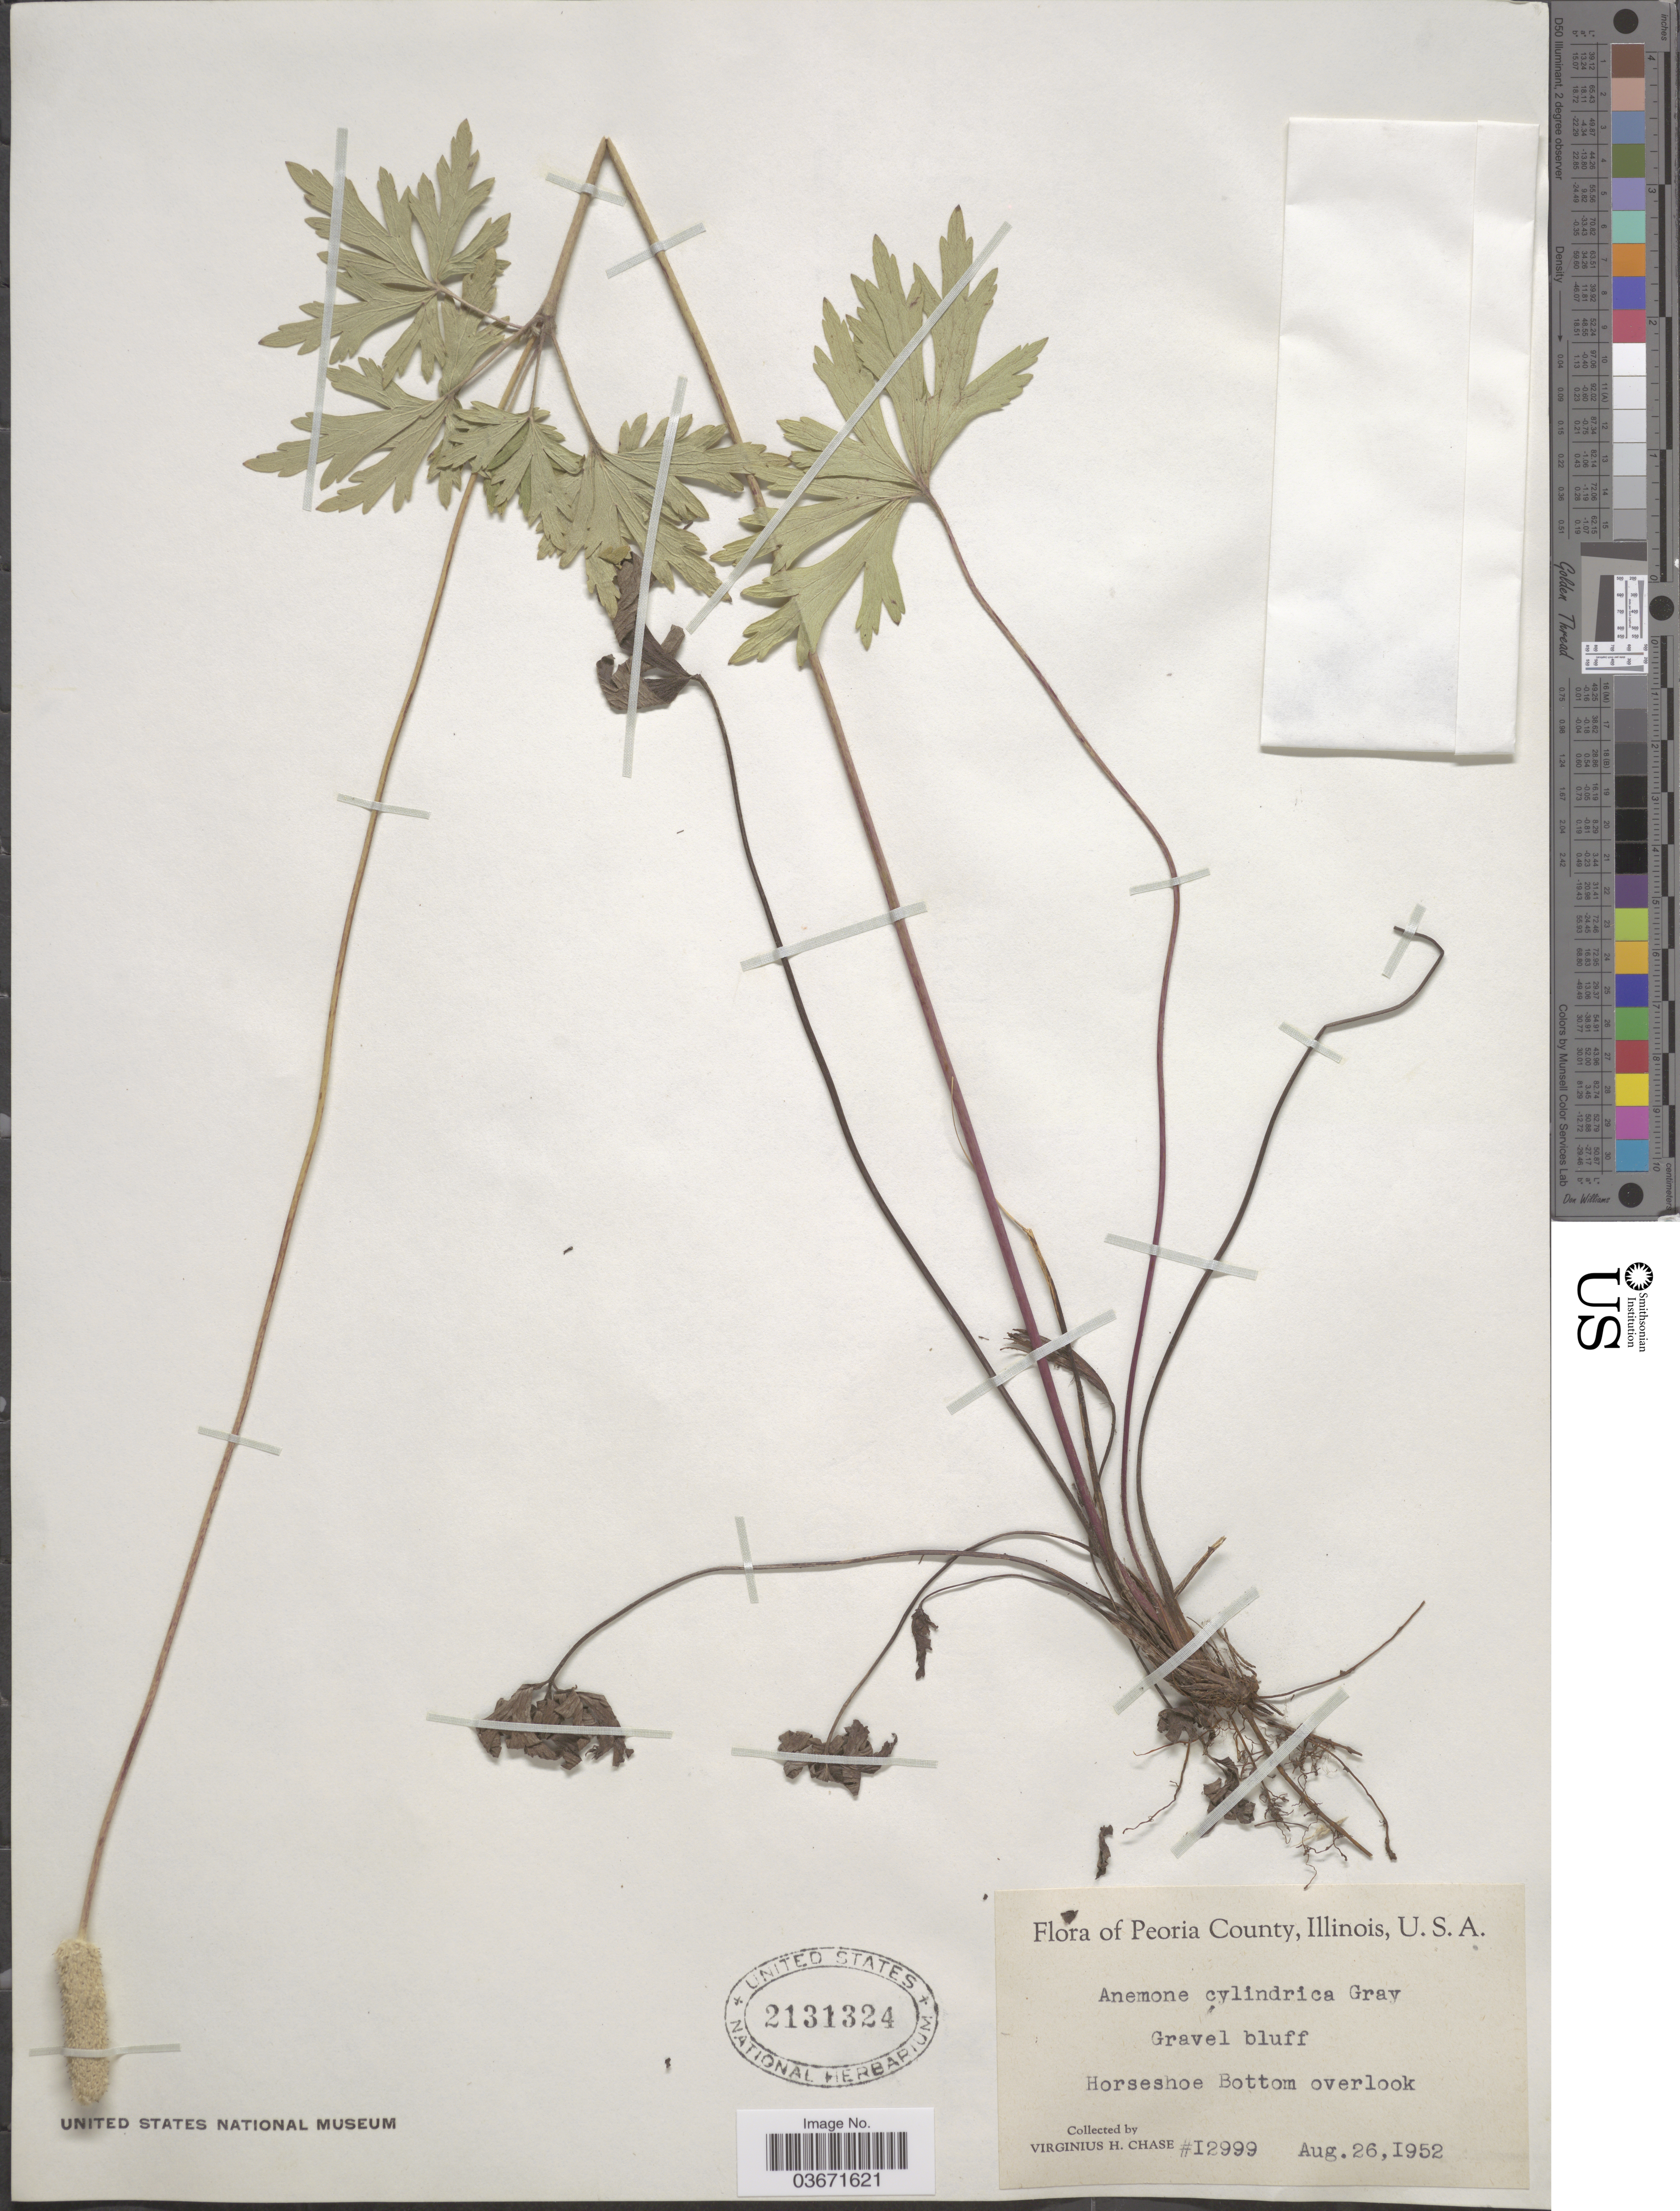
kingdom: Plantae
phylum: Tracheophyta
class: Magnoliopsida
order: Ranunculales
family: Ranunculaceae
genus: Anemone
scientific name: Anemone cylindrica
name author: A. Gray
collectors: V. H. Chase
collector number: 12999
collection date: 1952-08-26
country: United States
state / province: Illinois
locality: Peoria County. Horsehoe Bottom overlook.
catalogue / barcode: US 2131324